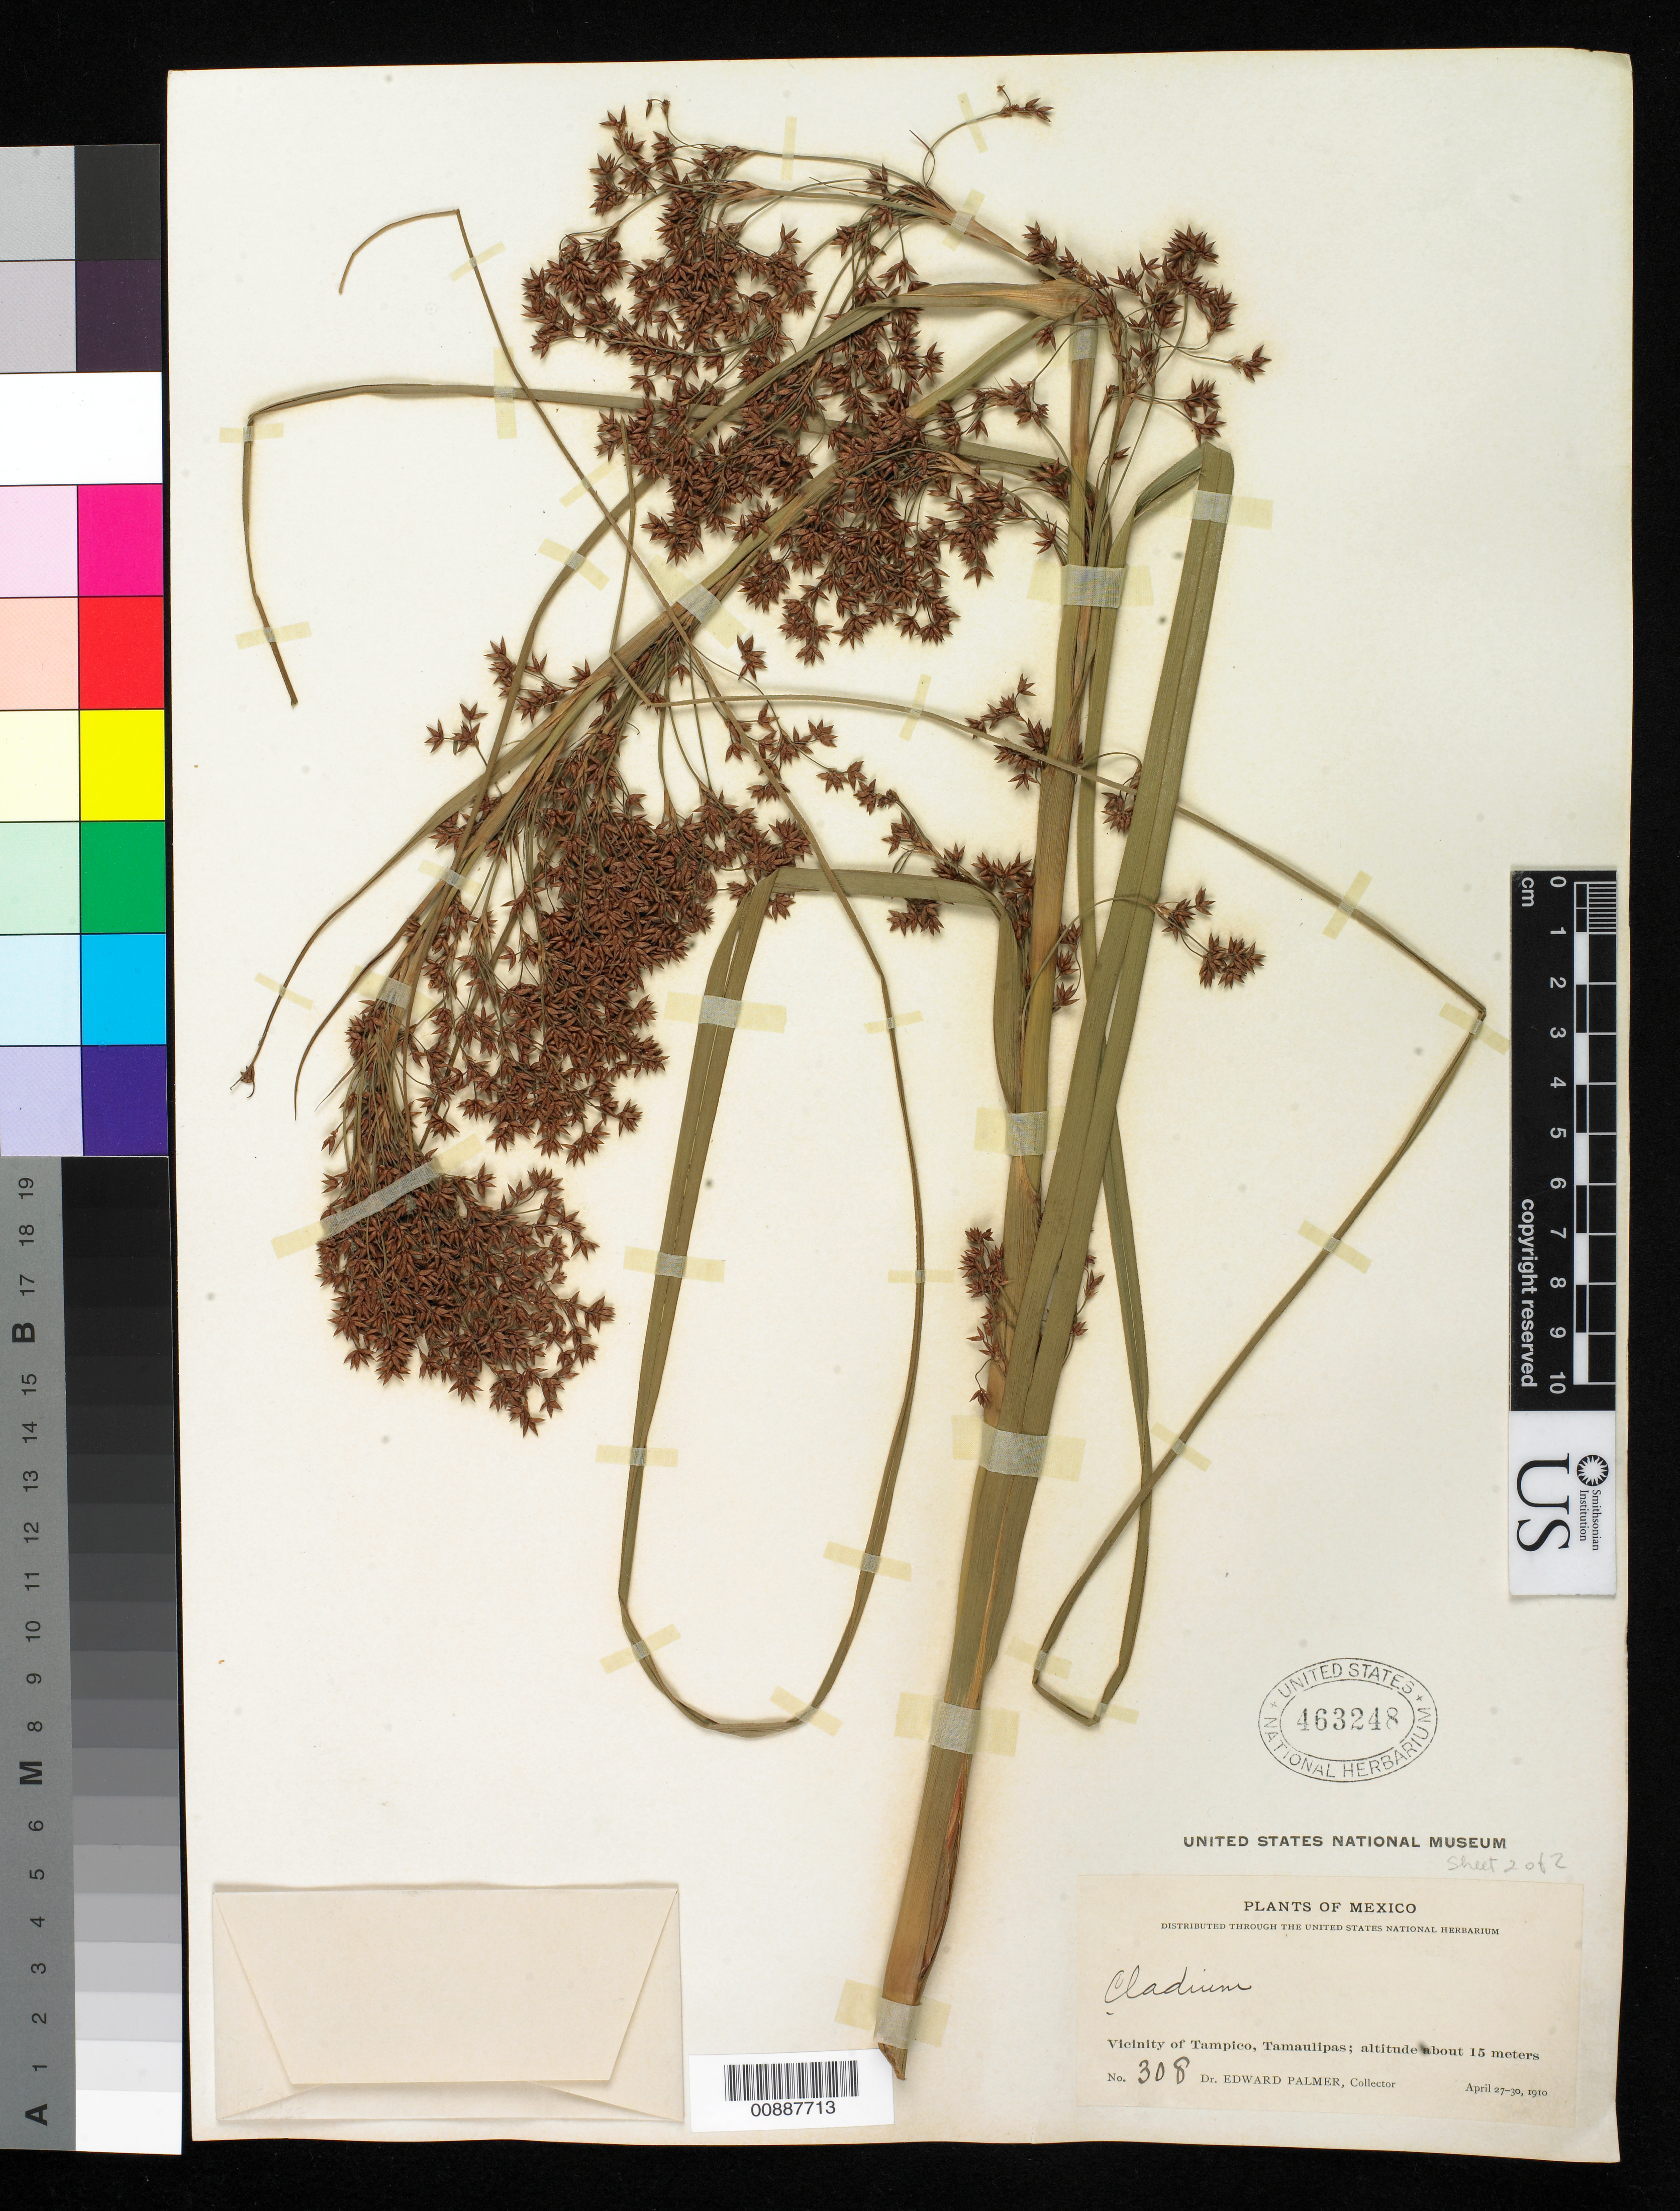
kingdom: Plantae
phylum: Tracheophyta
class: Liliopsida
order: Poales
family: Cyperaceae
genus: Cladium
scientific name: Cladium jamaicense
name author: Crantz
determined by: Strong, Mark T., (BOT), Smithsonian Institution - National Museum of Natural History (UNITED STATES)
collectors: E. Palmer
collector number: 308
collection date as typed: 27 Apr 1910 to 30 Apr 1910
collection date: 1910-04-27/1910-04-30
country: Mexico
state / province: Tamaulipas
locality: Vicinity of Tampico, Tamaulipas.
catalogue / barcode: US 463248